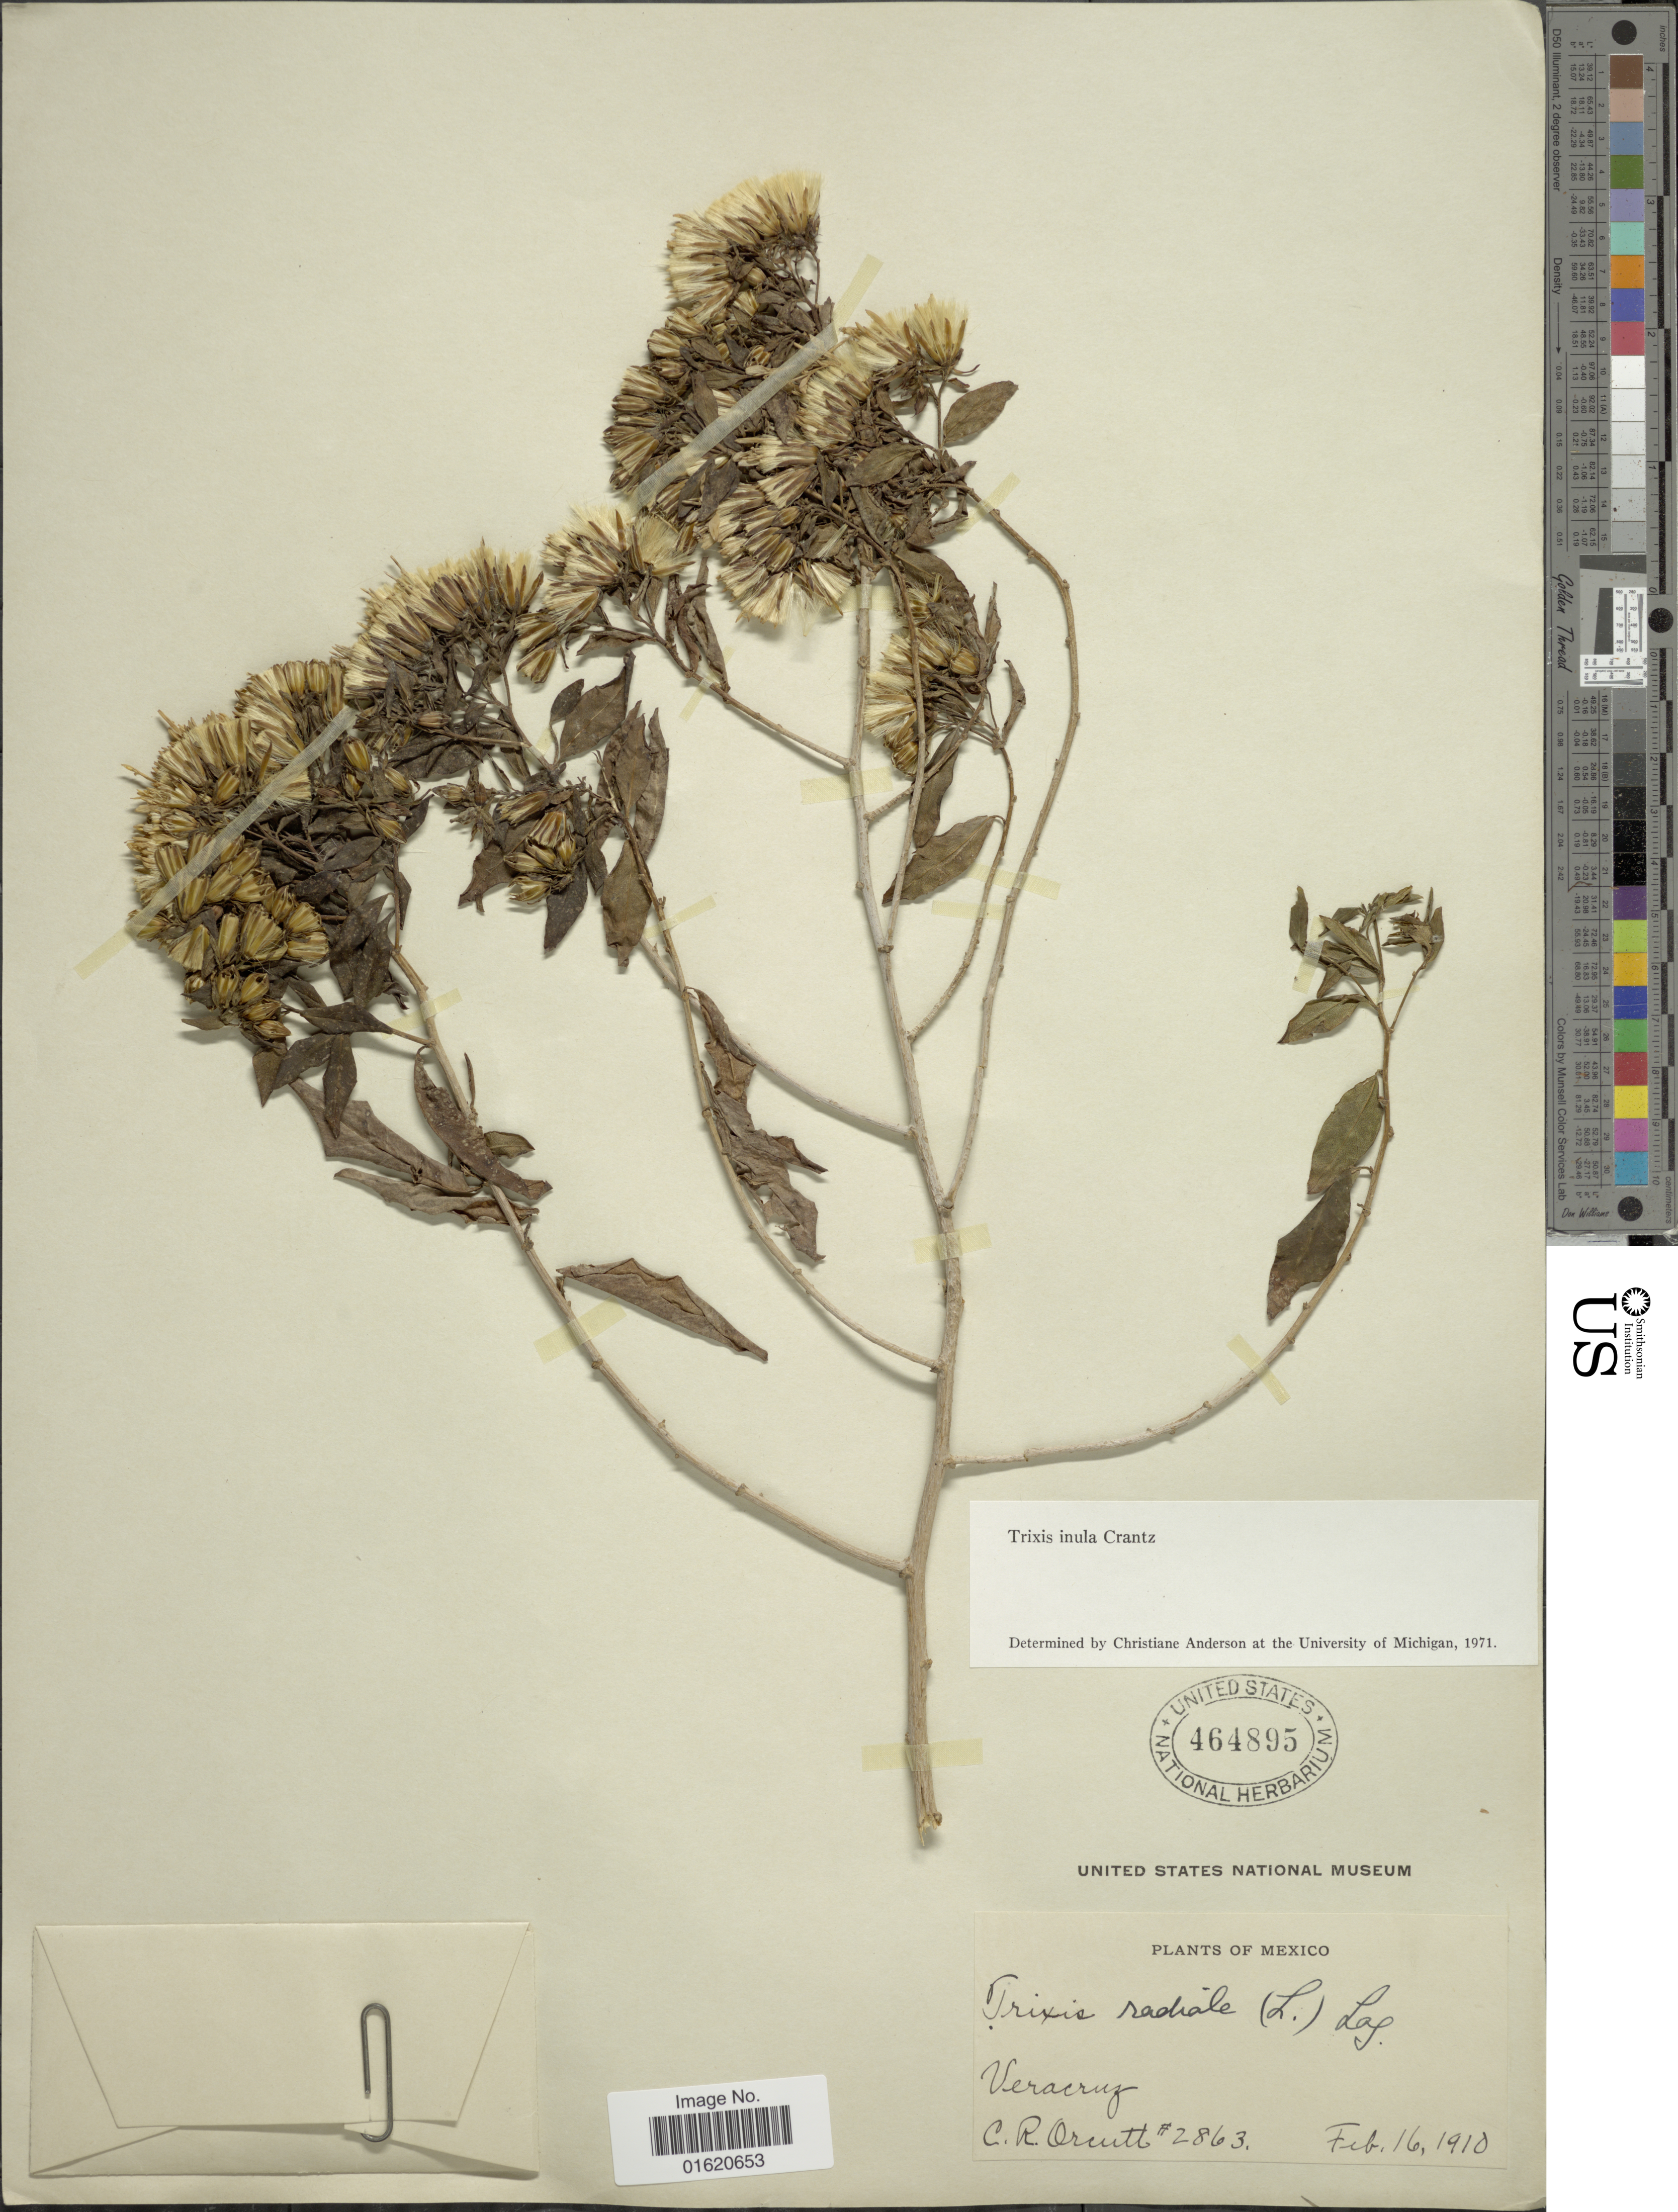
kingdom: Plantae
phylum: Tracheophyta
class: Magnoliopsida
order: Asterales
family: Asteraceae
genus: Trixis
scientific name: Trixis inula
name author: Crantz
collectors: C. R. Orcutt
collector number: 2863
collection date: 1910-02-16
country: Mexico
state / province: Veracruz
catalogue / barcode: US 464895